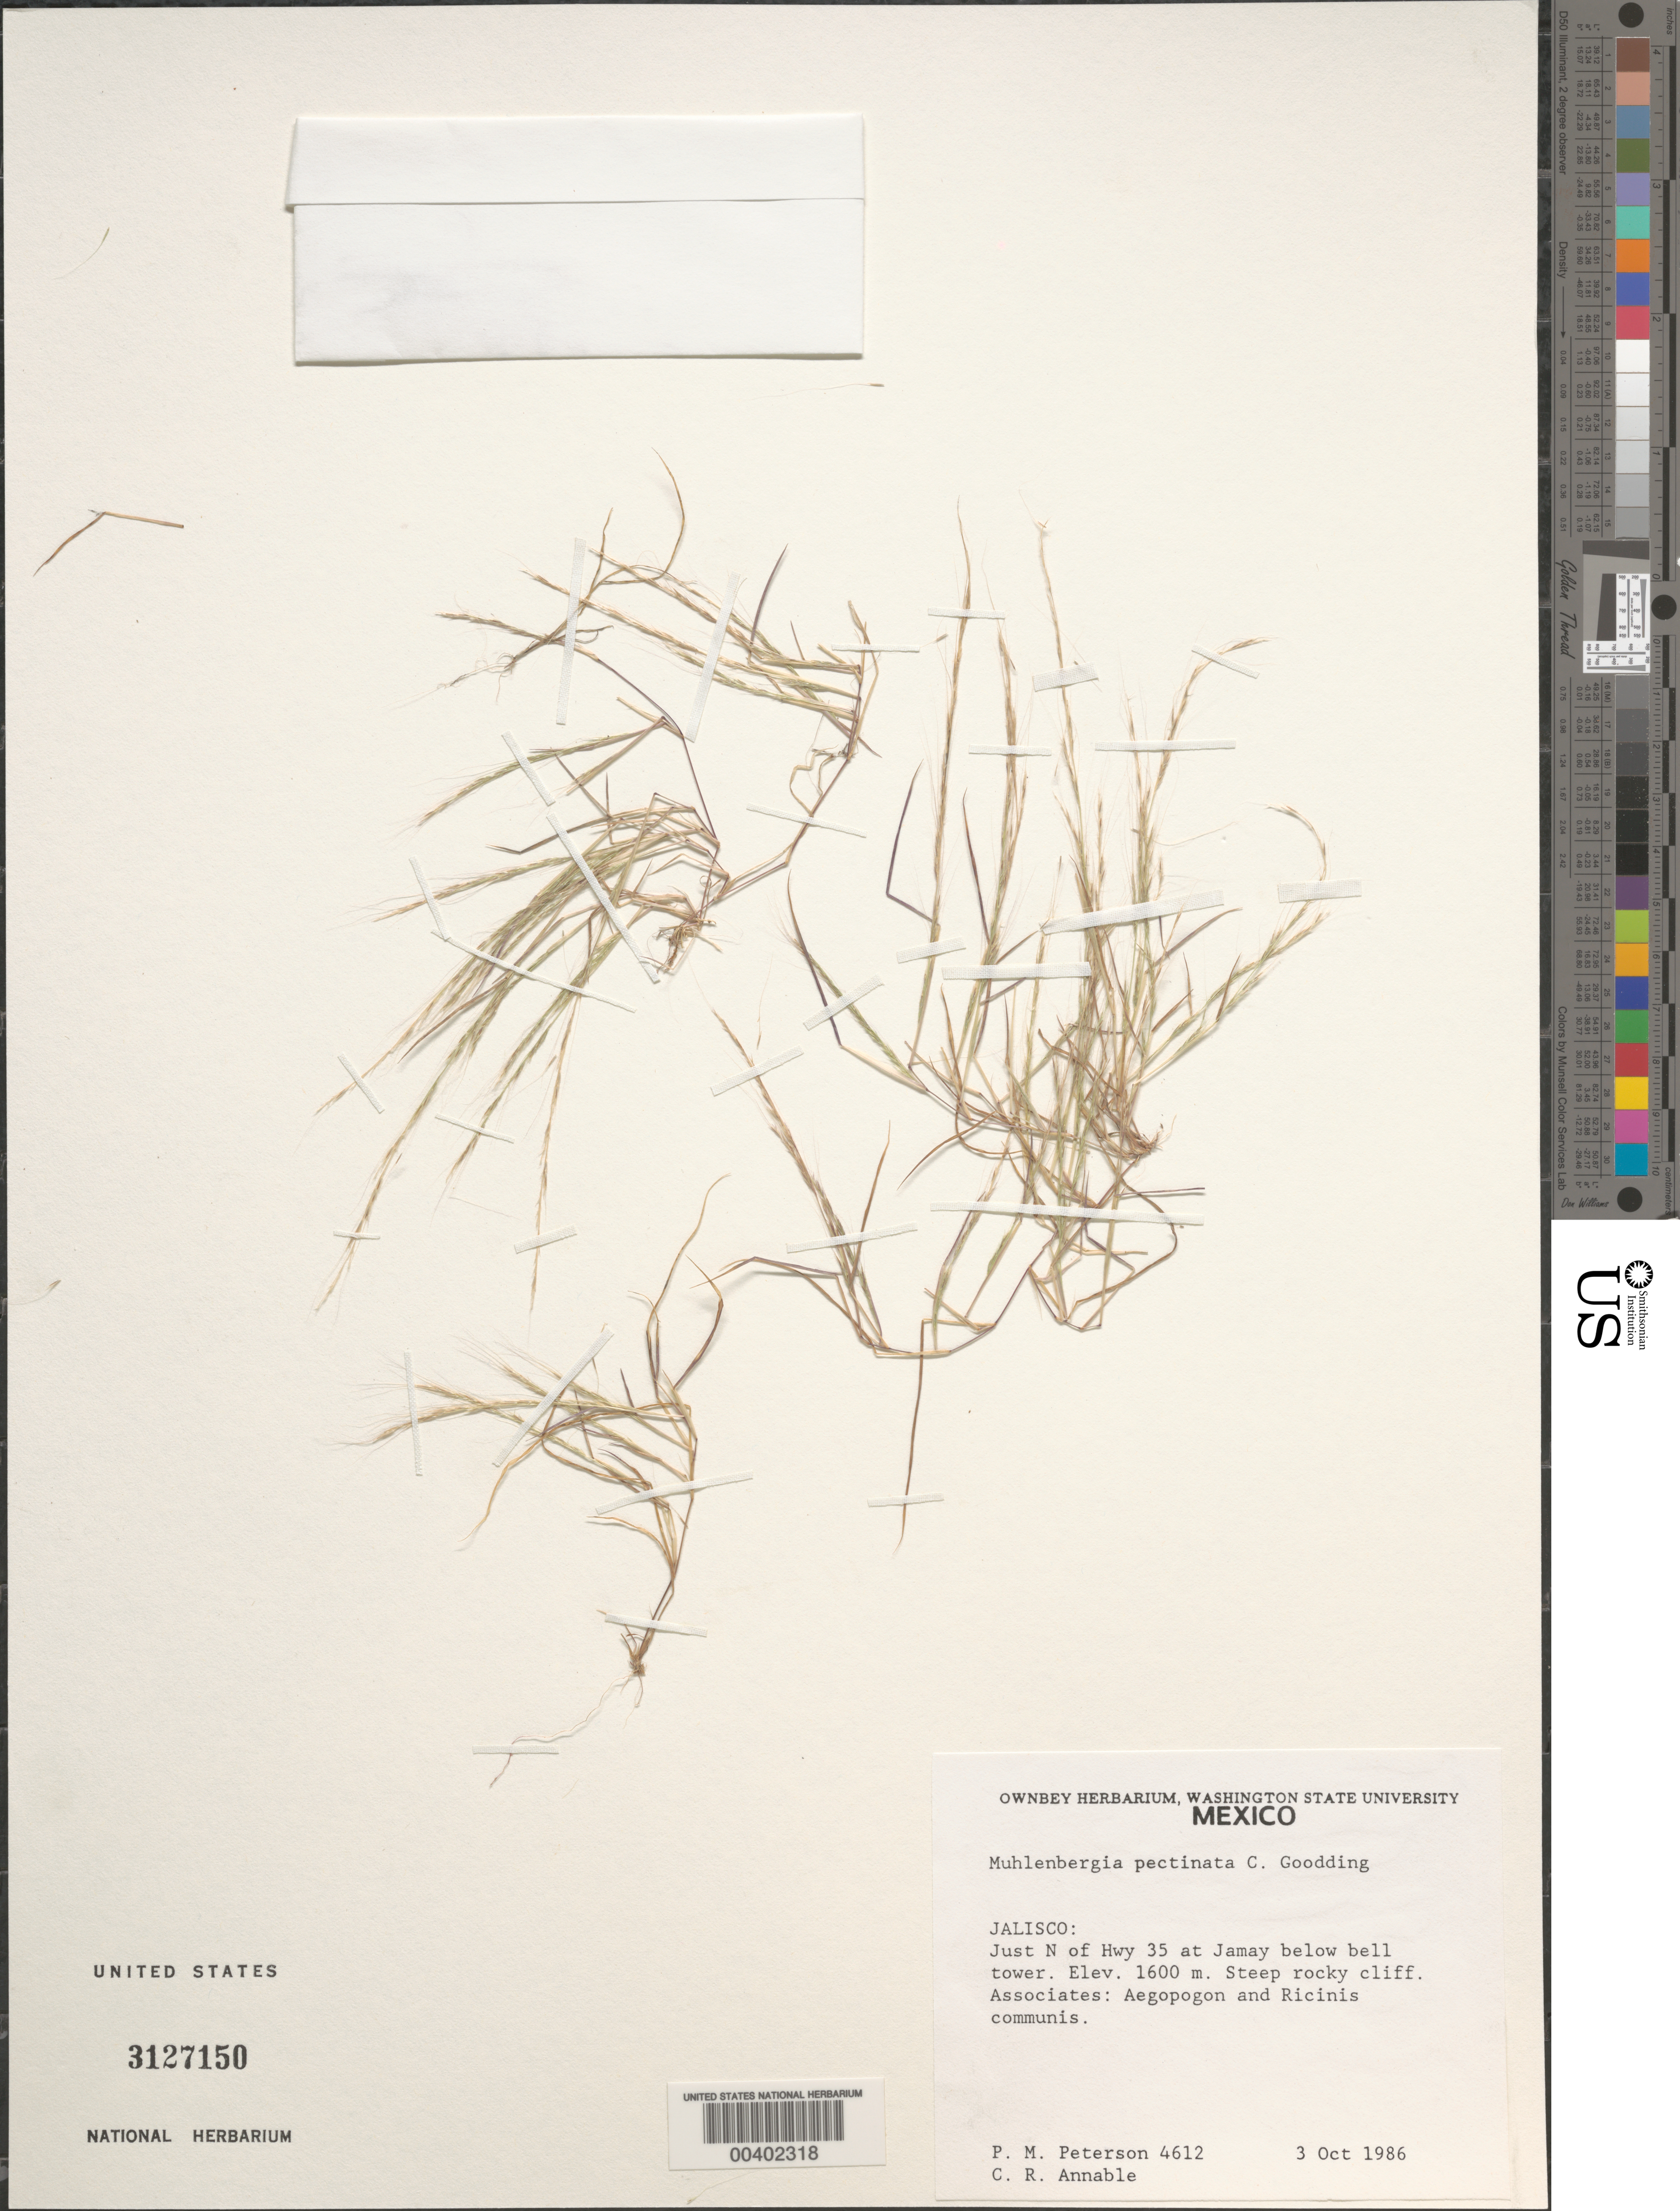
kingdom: Plantae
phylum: Tracheophyta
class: Liliopsida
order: Poales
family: Poaceae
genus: Muhlenbergia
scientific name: Muhlenbergia pectinata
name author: C.O. Goodd.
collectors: P. M. Peterson & C. R. Annable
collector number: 04612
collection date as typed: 03 Oct 1986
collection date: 1986-10-03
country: Mexico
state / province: Jalisco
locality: Just N of Hwy 35 at Jamay below bell tower.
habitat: Steep rocky cliff, associated with Aegopogon and Ricinus communis.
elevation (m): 1600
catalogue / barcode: US 3127150